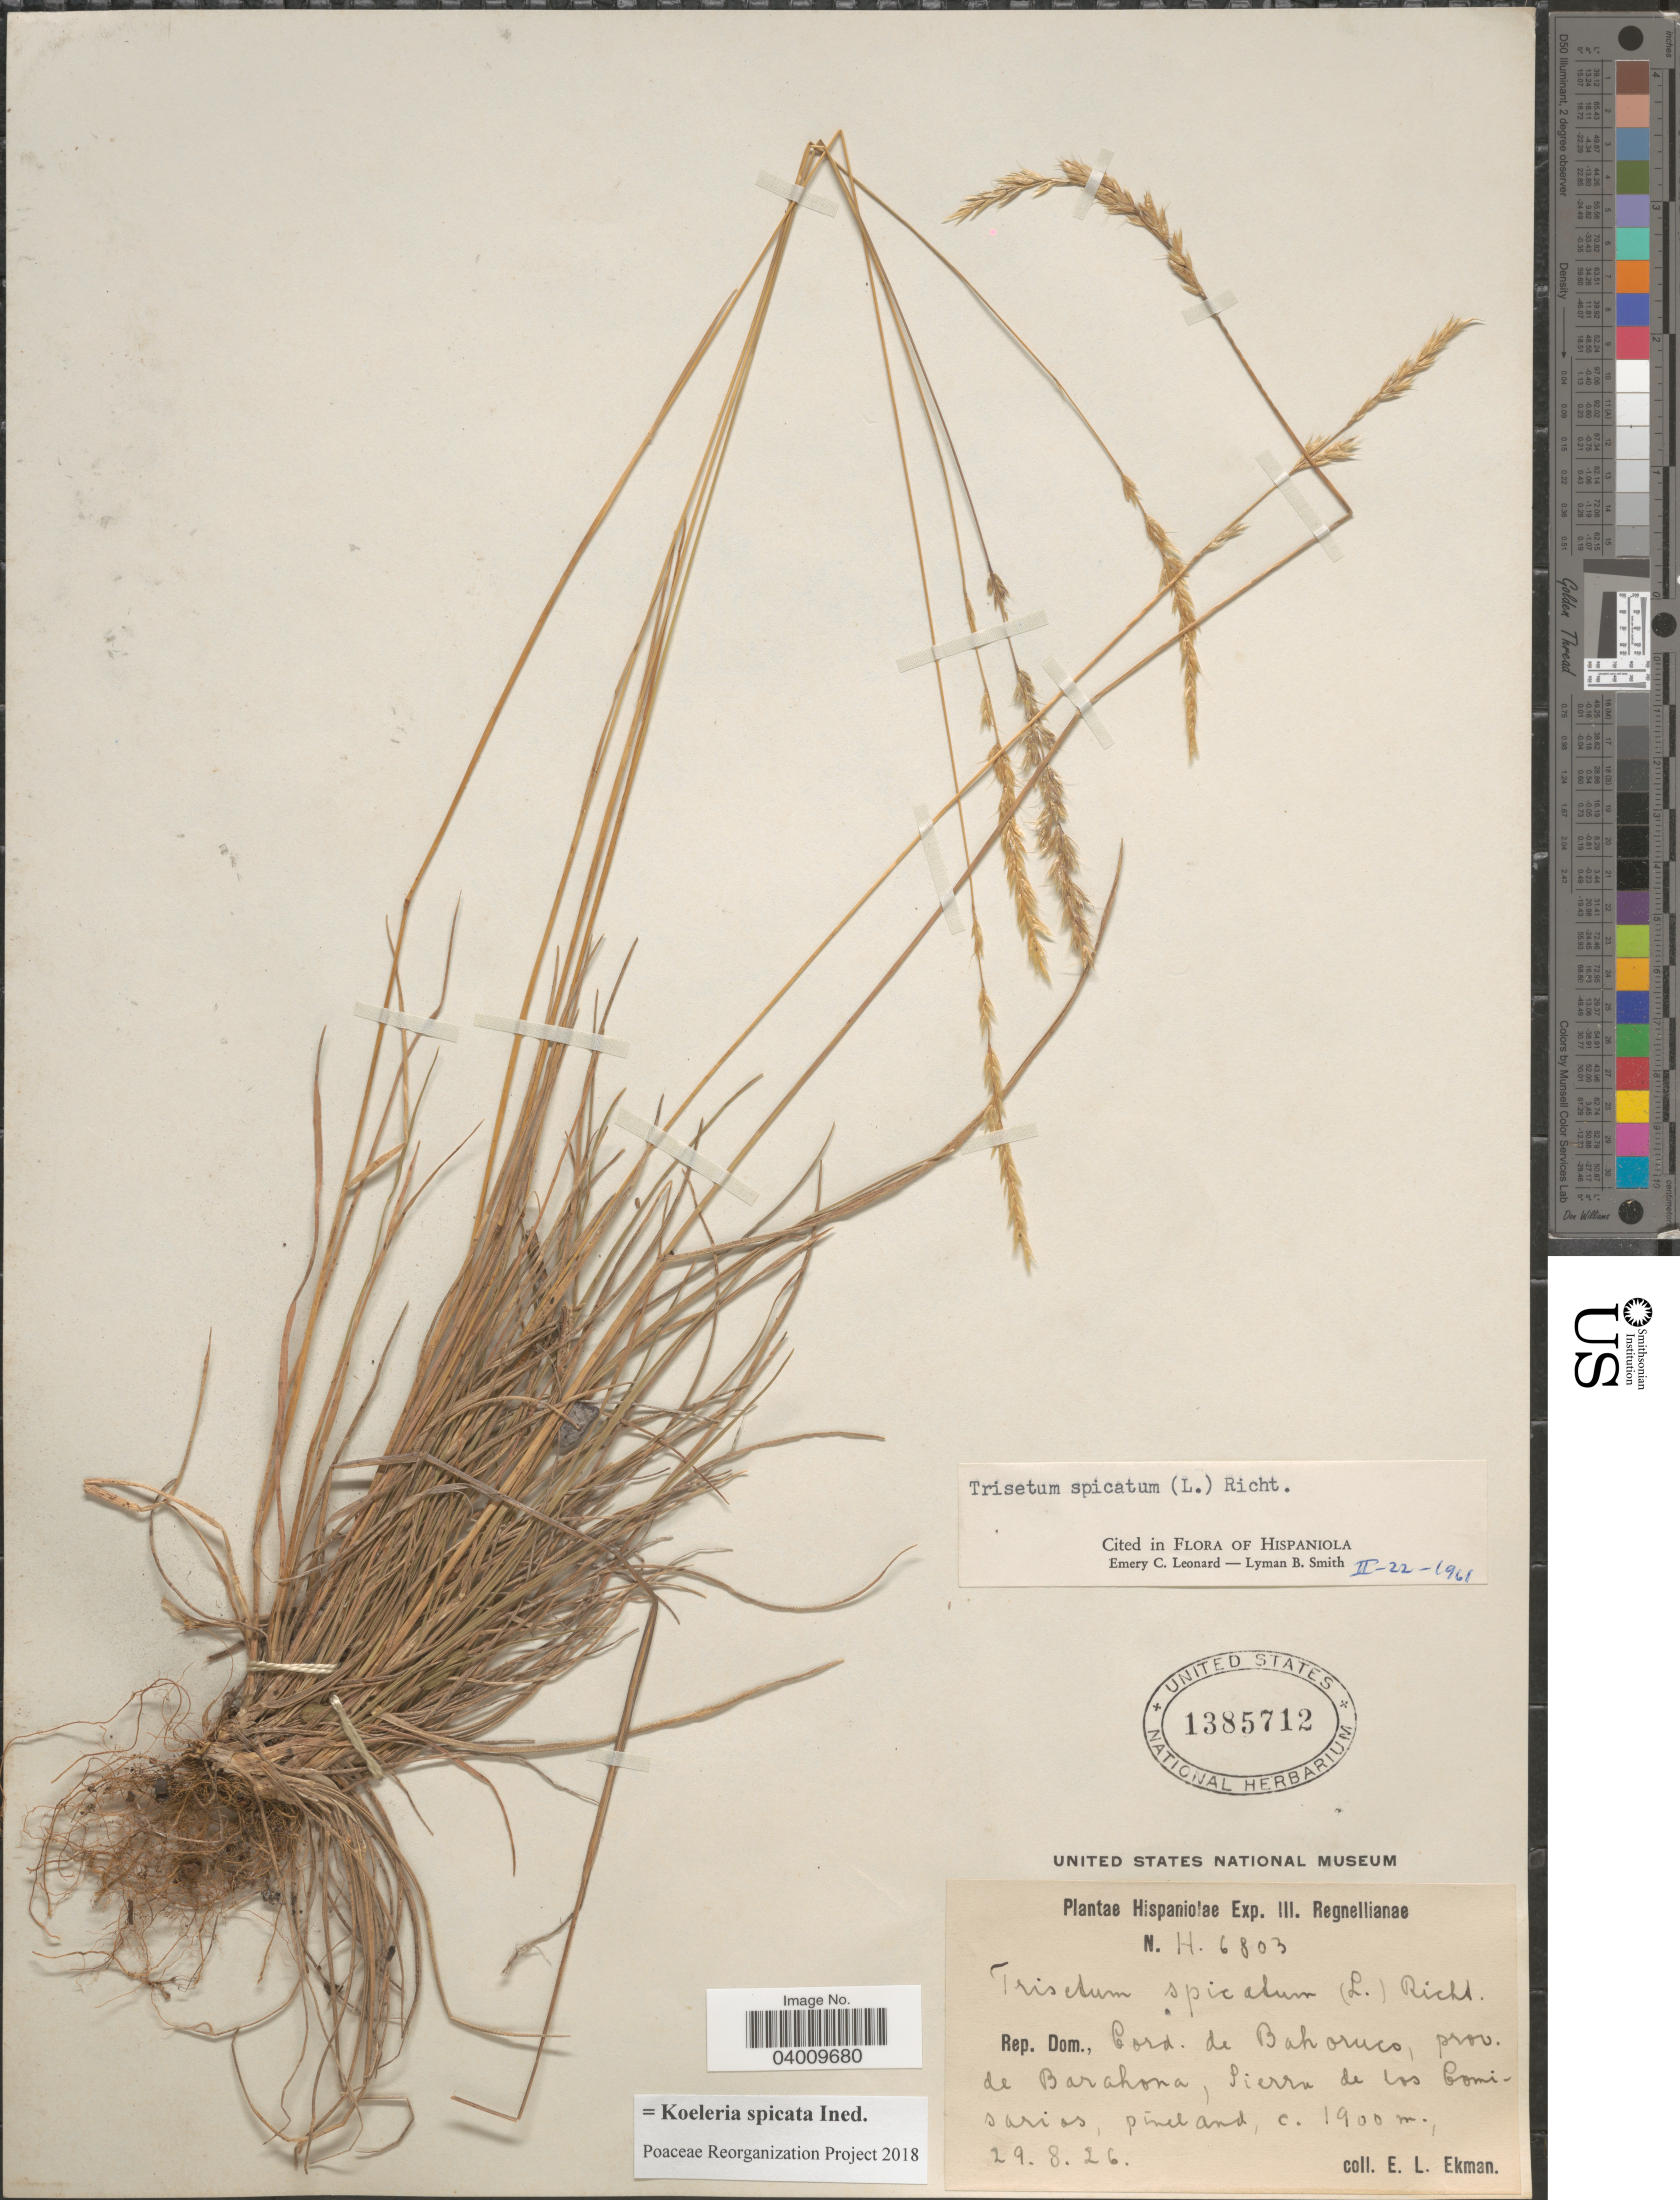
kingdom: Plantae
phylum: Tracheophyta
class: Liliopsida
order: Poales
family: Poaceae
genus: Koeleria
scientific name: Koeleria spicata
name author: (L.) Barberá et al.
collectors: E. L. Ekman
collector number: H.6803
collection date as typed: Transcribed d/m/y: 29/8/26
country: Dominican Republic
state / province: Baoruco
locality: Hispaniolae. Rep. Dom., Cord. de Bahoruco, prov. de Bahoruco, Sierra de los Comisarios.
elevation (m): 1900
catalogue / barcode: US 1385712